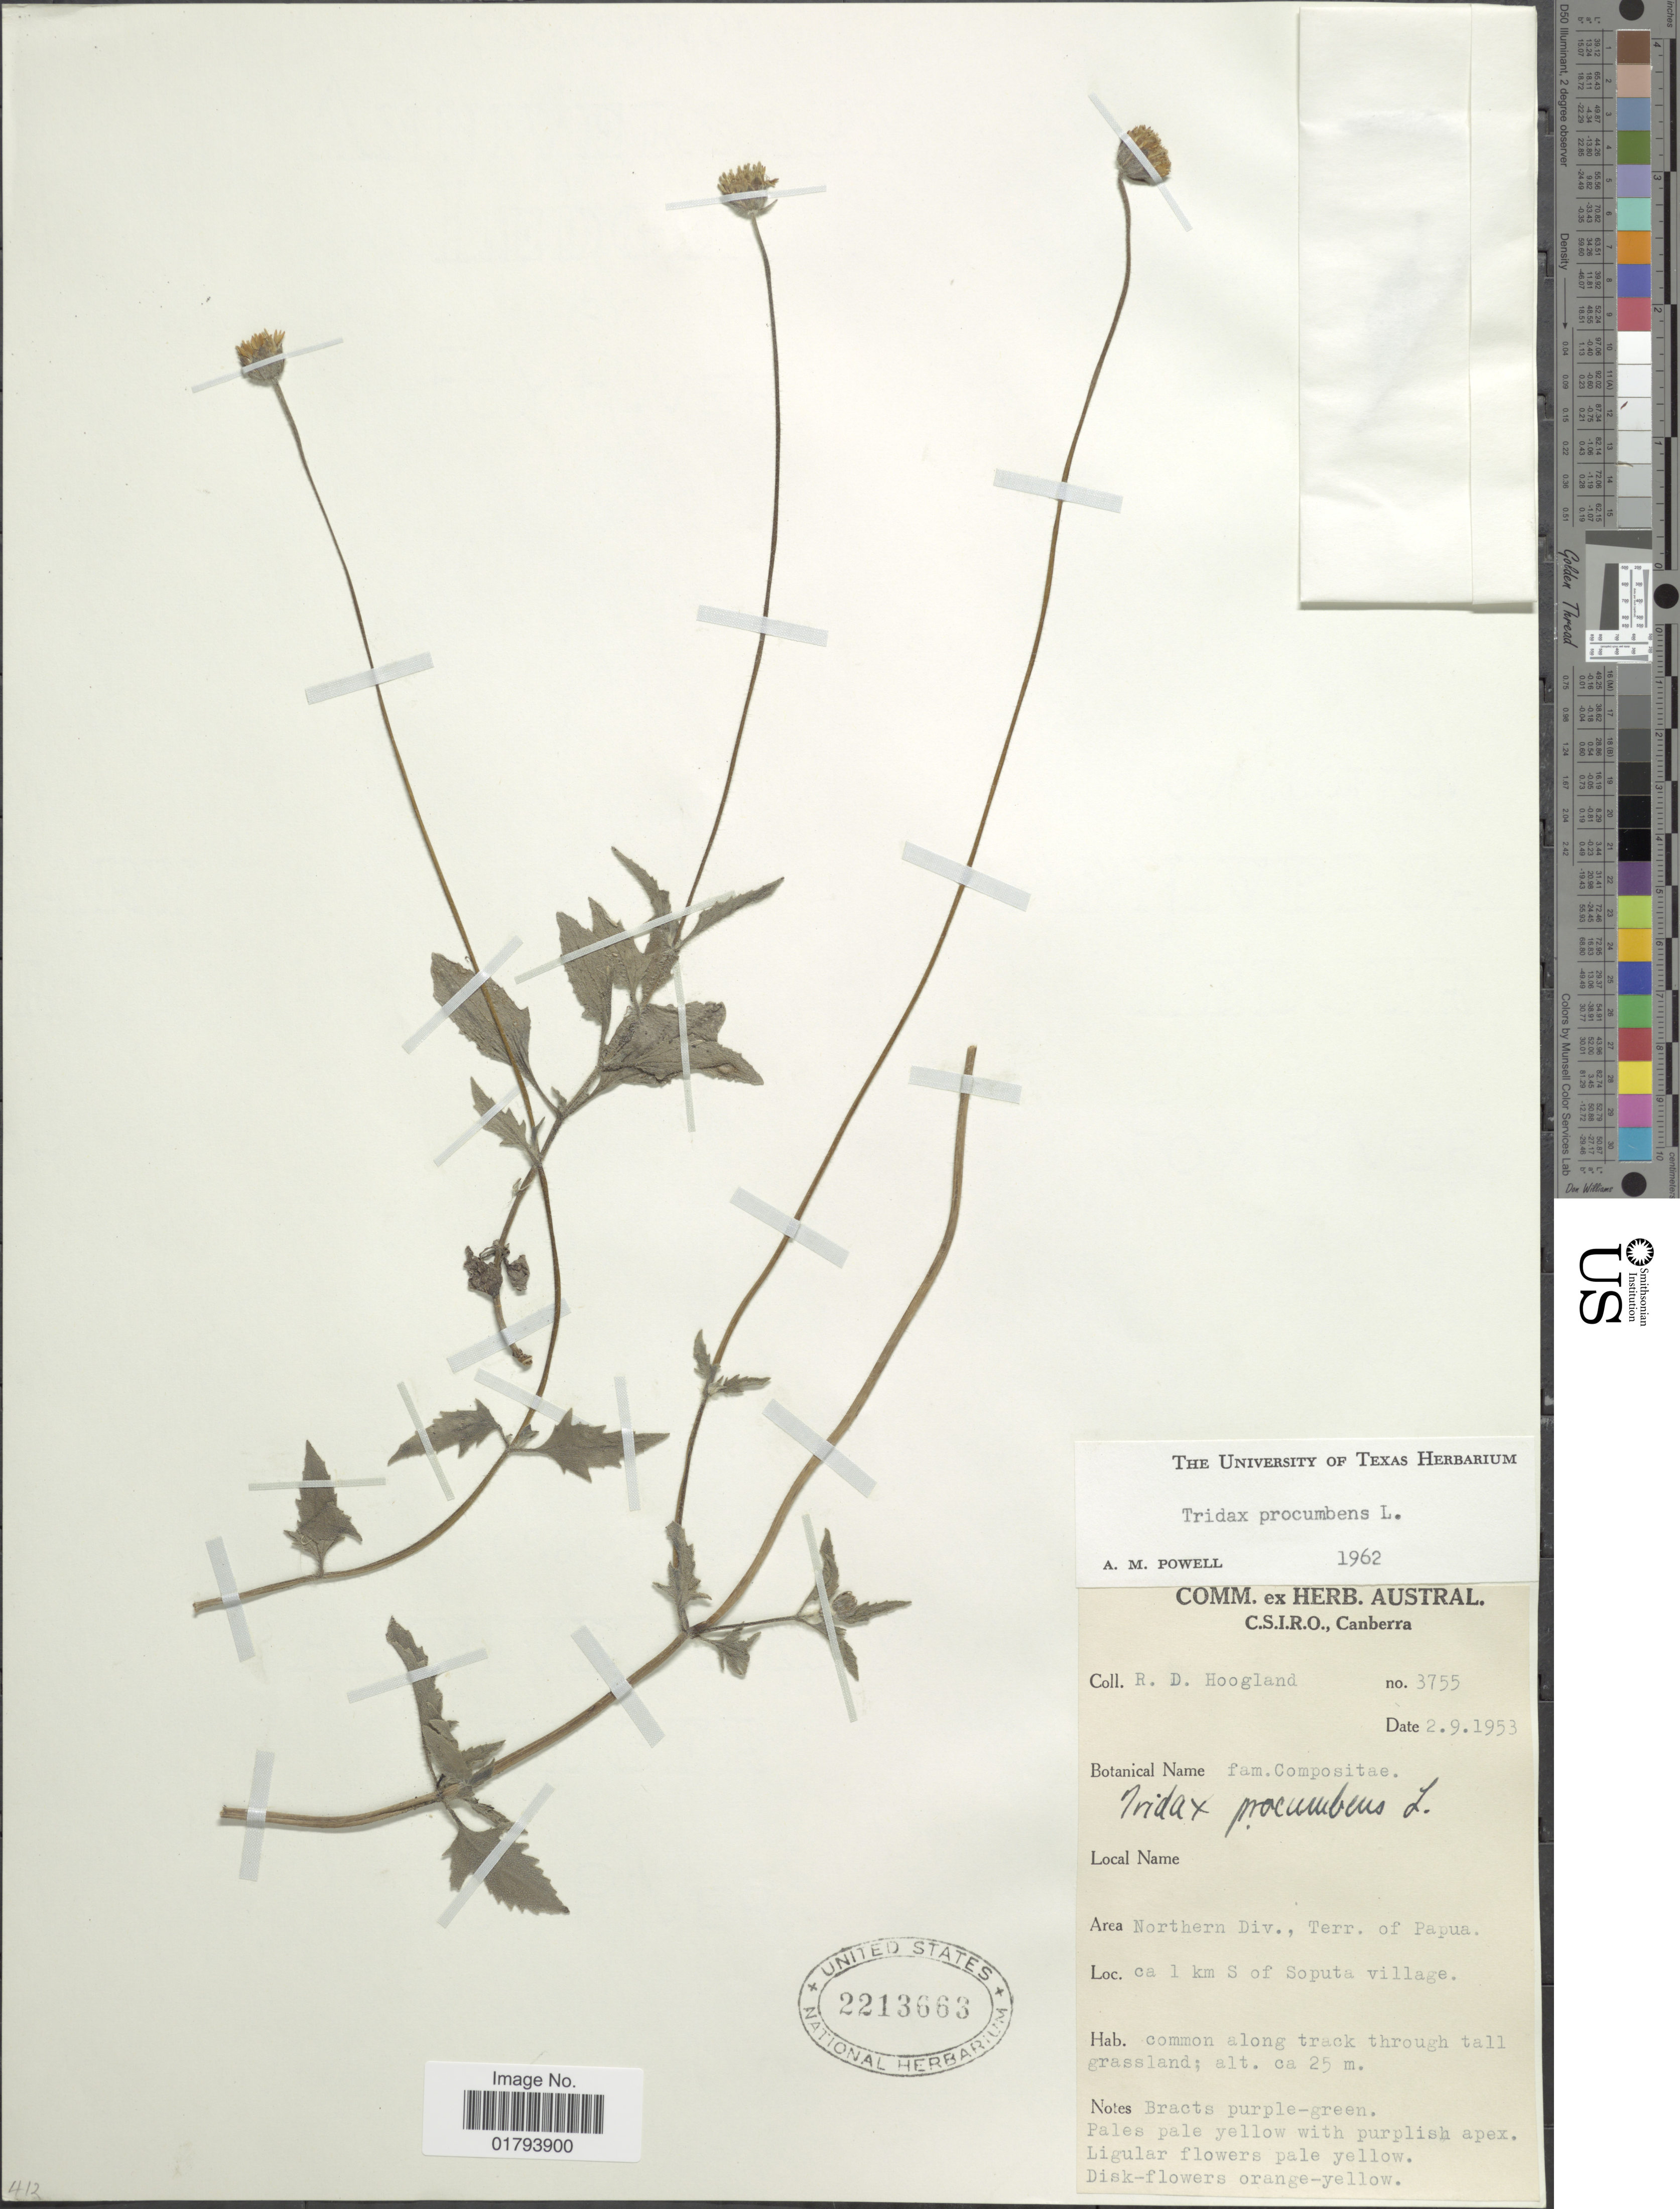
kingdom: Plantae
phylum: Tracheophyta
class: Magnoliopsida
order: Asterales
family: Asteraceae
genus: Tridax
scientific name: Tridax procumbens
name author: L.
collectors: R. D. Hoogland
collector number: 3755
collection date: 1953-09-02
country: Papua New Guinea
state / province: Northern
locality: Northern Div., Terr. of Papua, ca 1 km S of Soputa village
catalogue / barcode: US 2213663